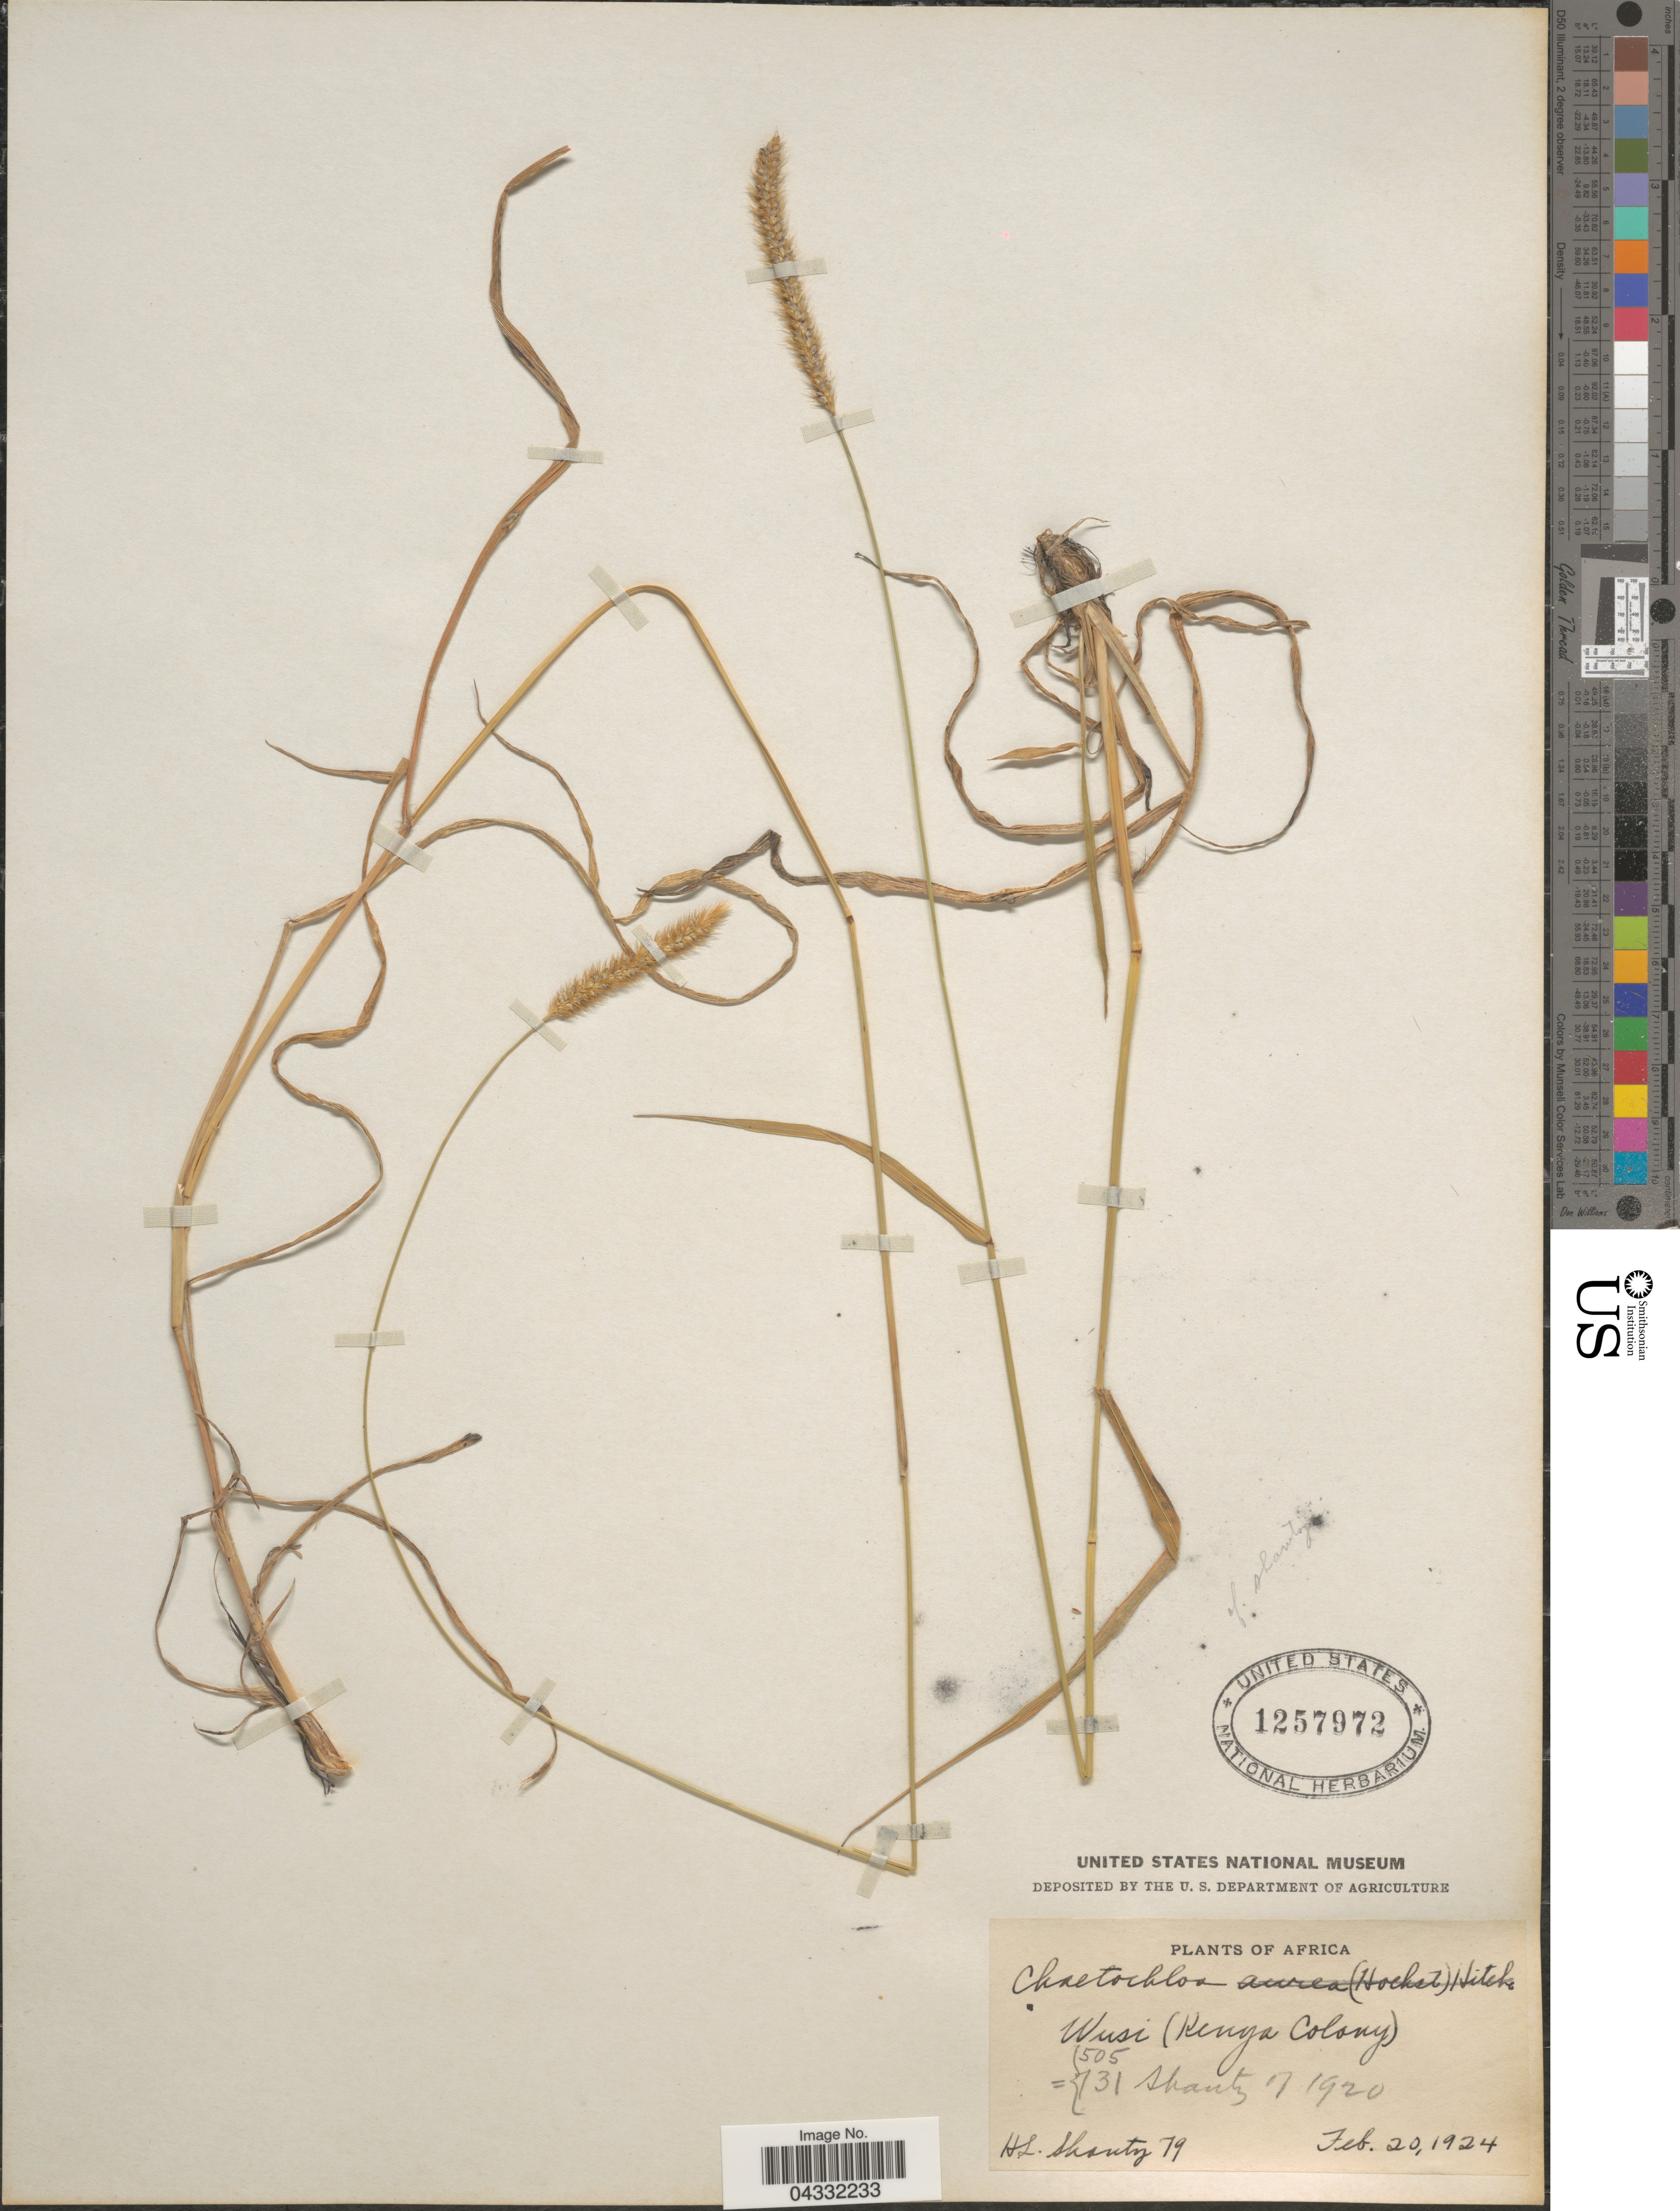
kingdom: Plantae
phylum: Tracheophyta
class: Liliopsida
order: Poales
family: Poaceae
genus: Setaria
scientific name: Setaria sp.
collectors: H. Shantz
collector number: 79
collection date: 1924-02-20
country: Kenya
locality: Wusi (Kenya Colony).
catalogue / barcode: US 1257972